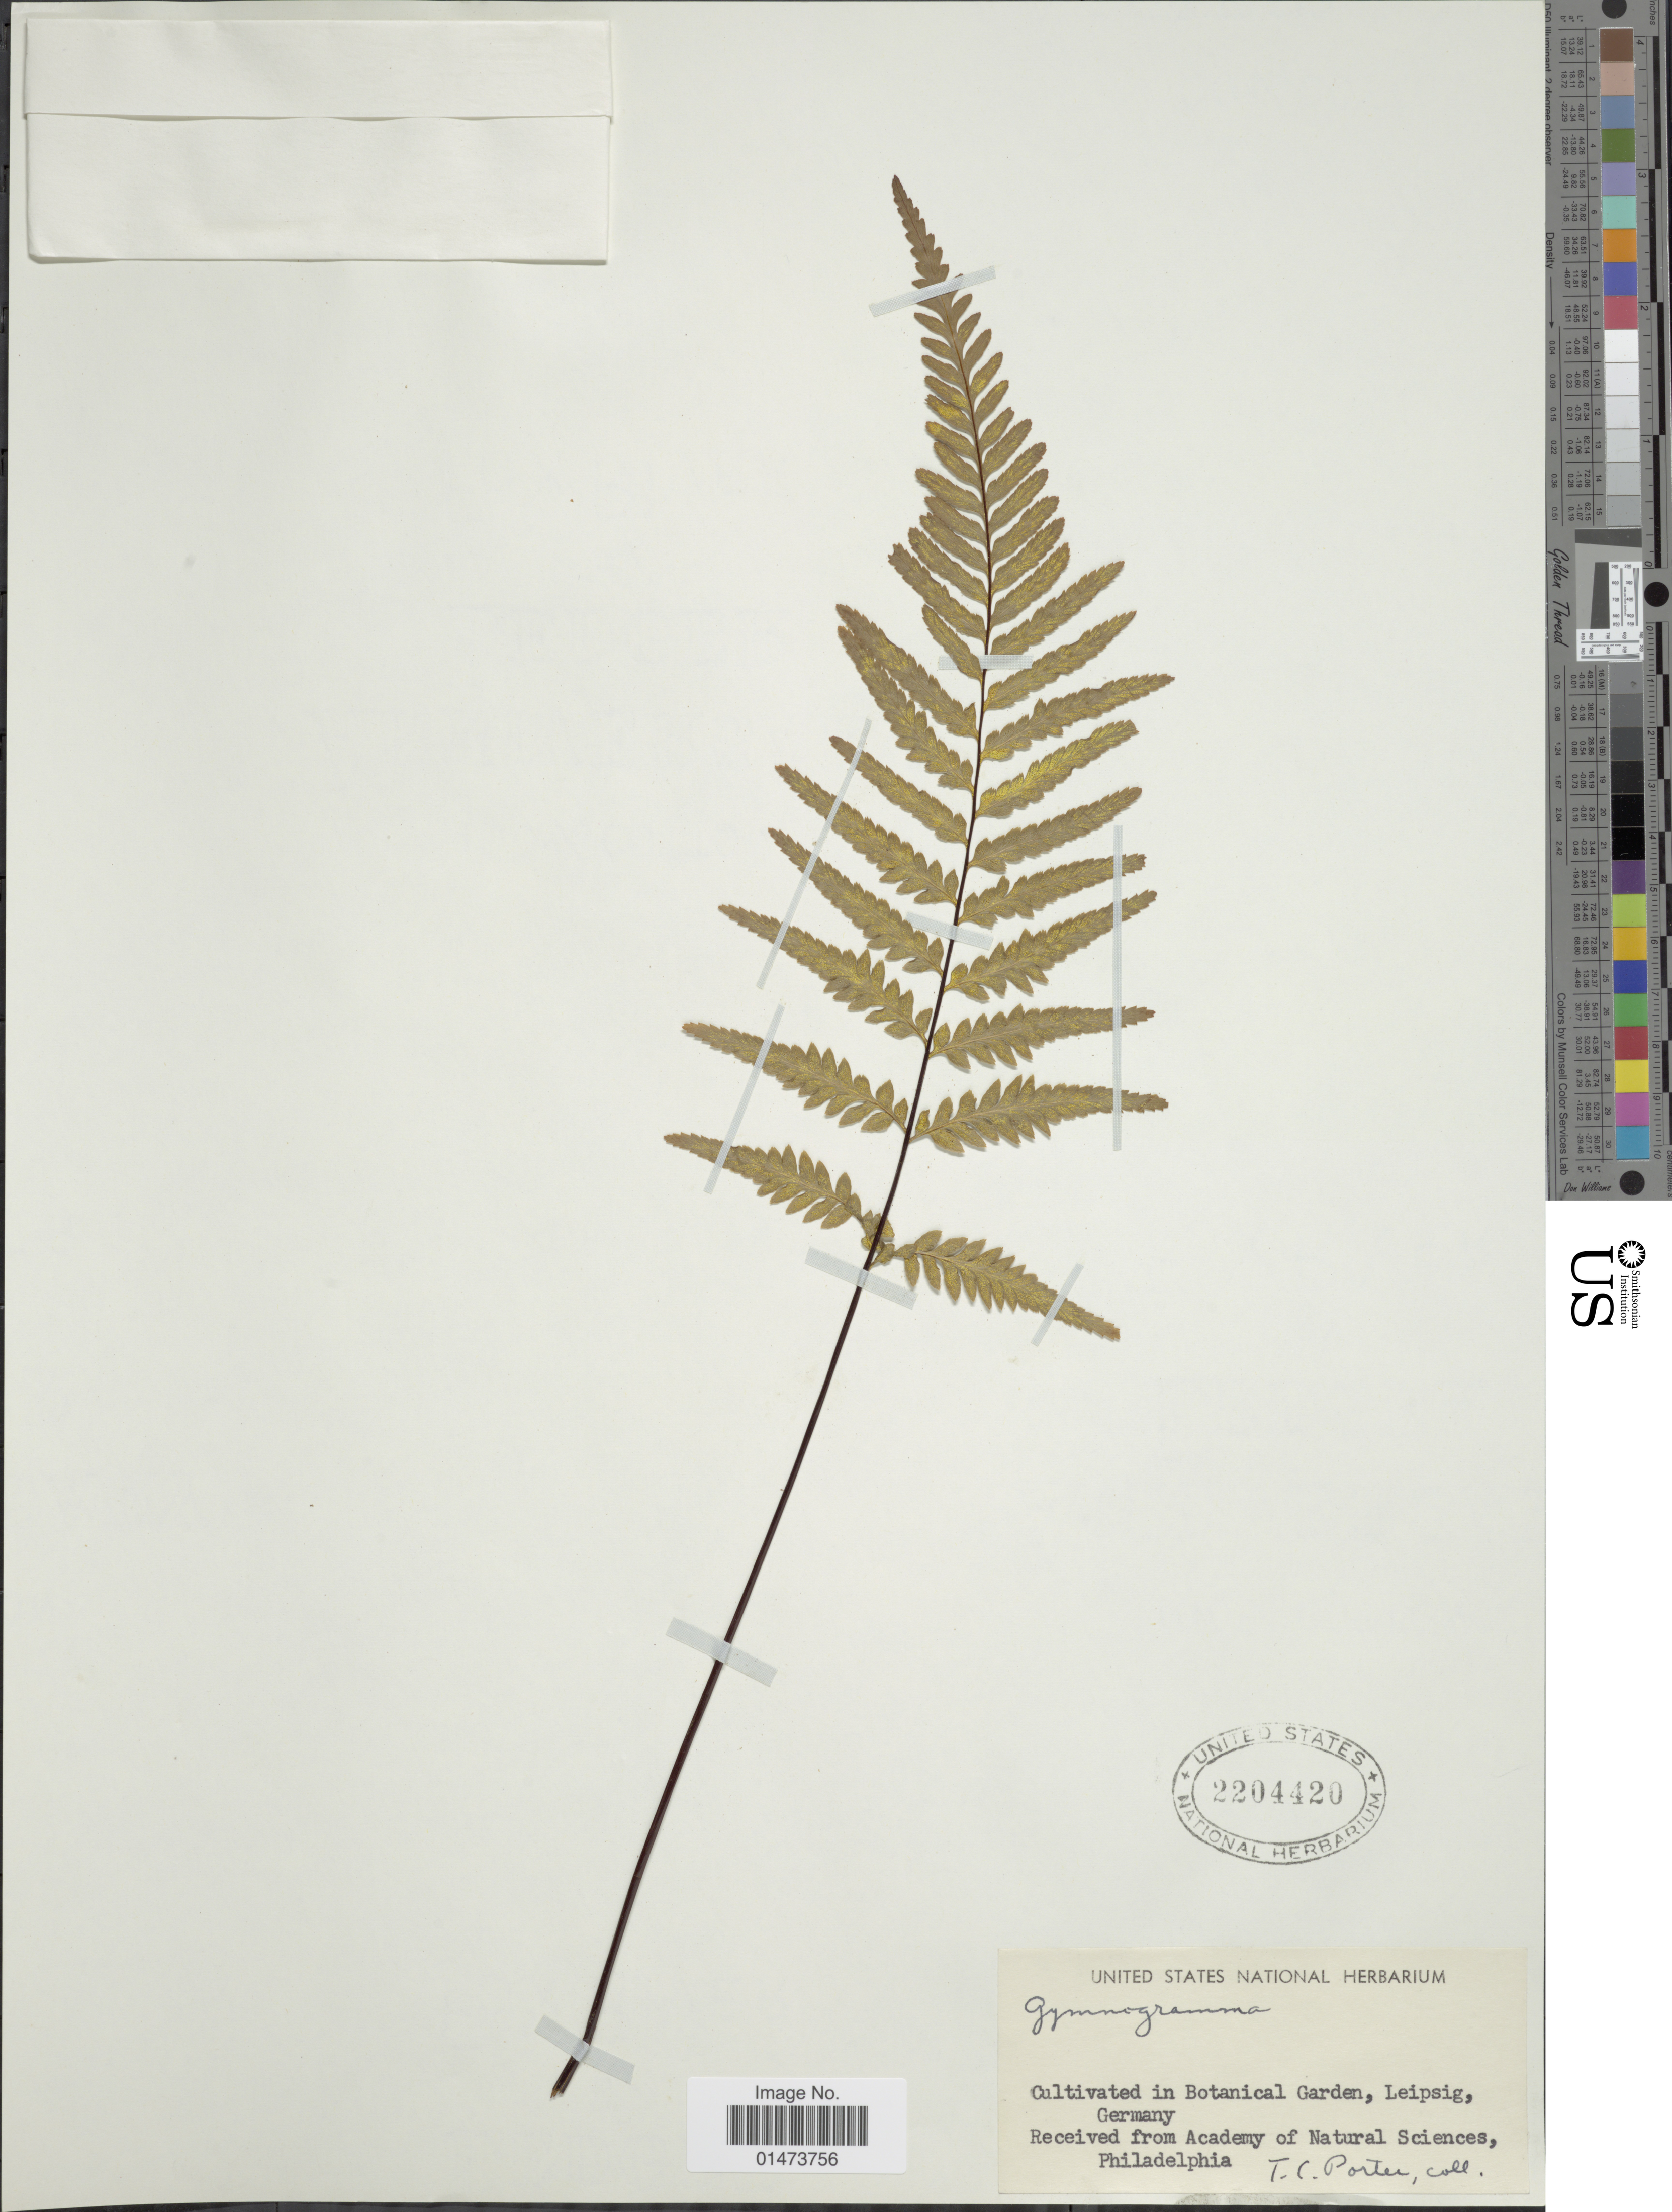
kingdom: Plantae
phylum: Tracheophyta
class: Polypodiopsida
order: Polypodiales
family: Pteridaceae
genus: Pityrogramma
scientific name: Pityrogramma sp.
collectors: T. C. Porter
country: Germany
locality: Botanical Garden, Leipsig, Germany.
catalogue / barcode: US 2204420